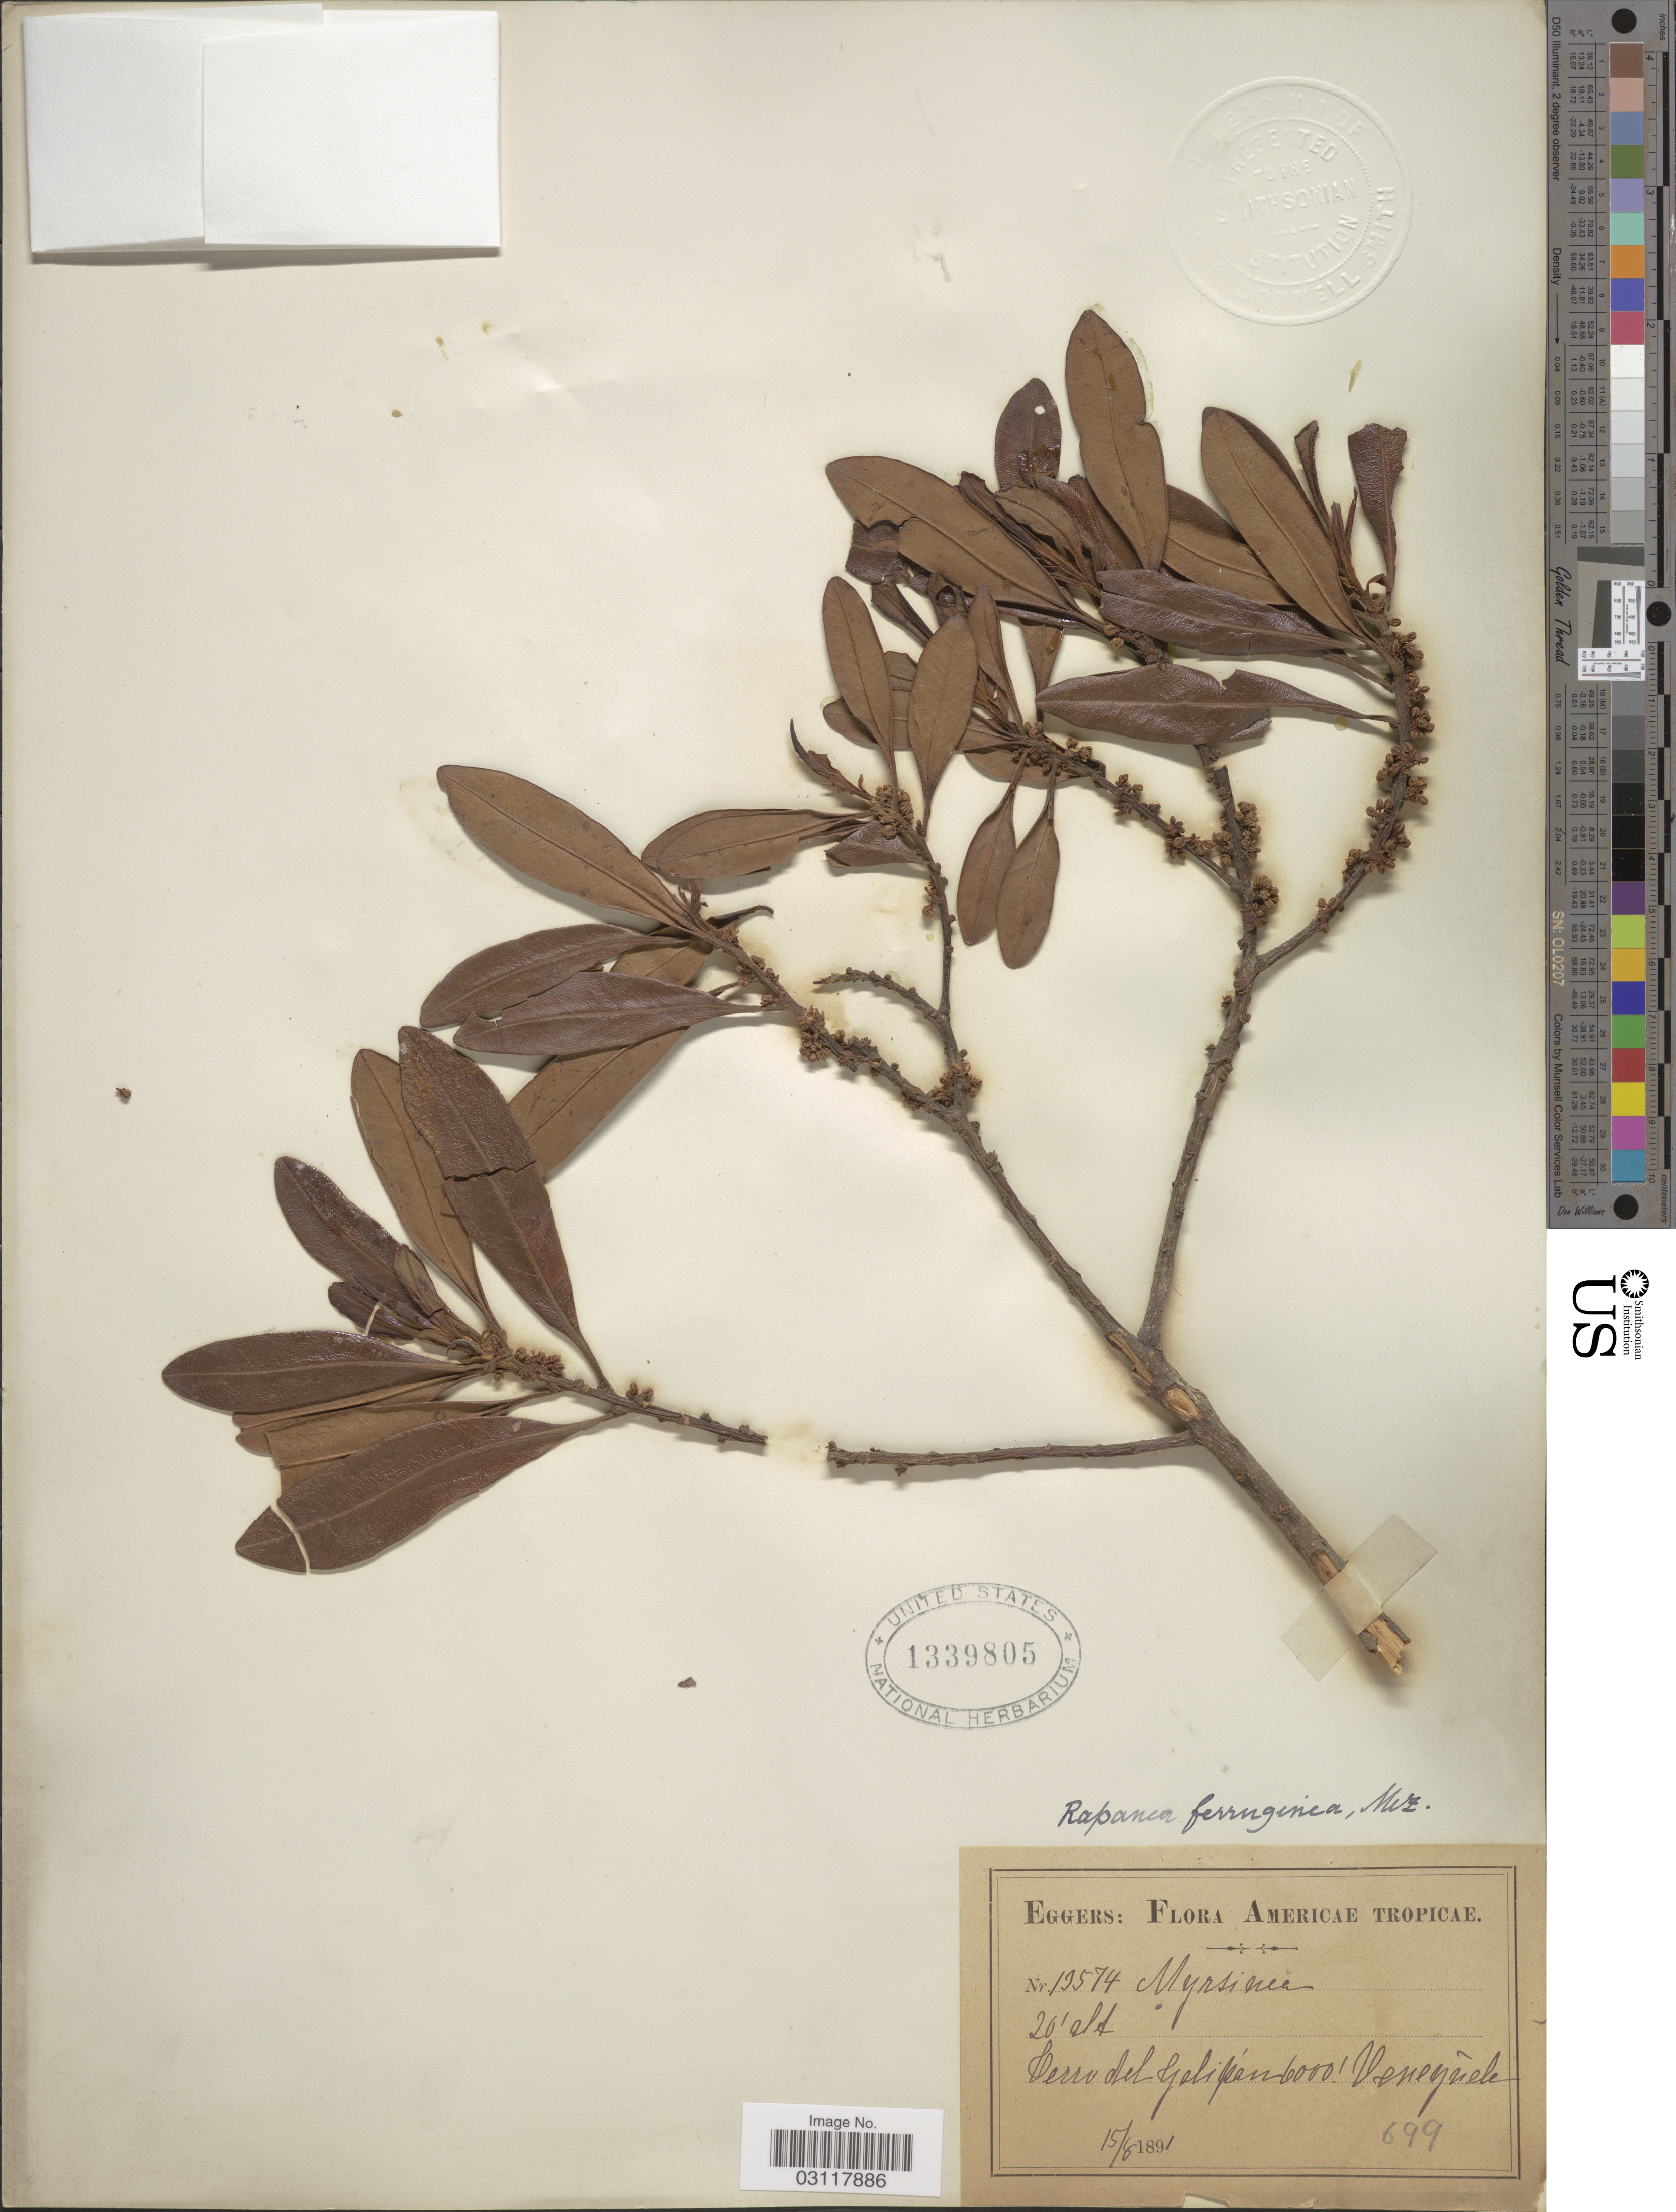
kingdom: Plantae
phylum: Tracheophyta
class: Magnoliopsida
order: Ericales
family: Primulaceae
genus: Rapanea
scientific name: Rapanea ferruginea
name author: (Ruiz & Pav.) Mez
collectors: -. Eggers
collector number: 13574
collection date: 1891-08-15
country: Venezuela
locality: Americae tropicae. Terro del Galipán.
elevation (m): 6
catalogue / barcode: US 1339805